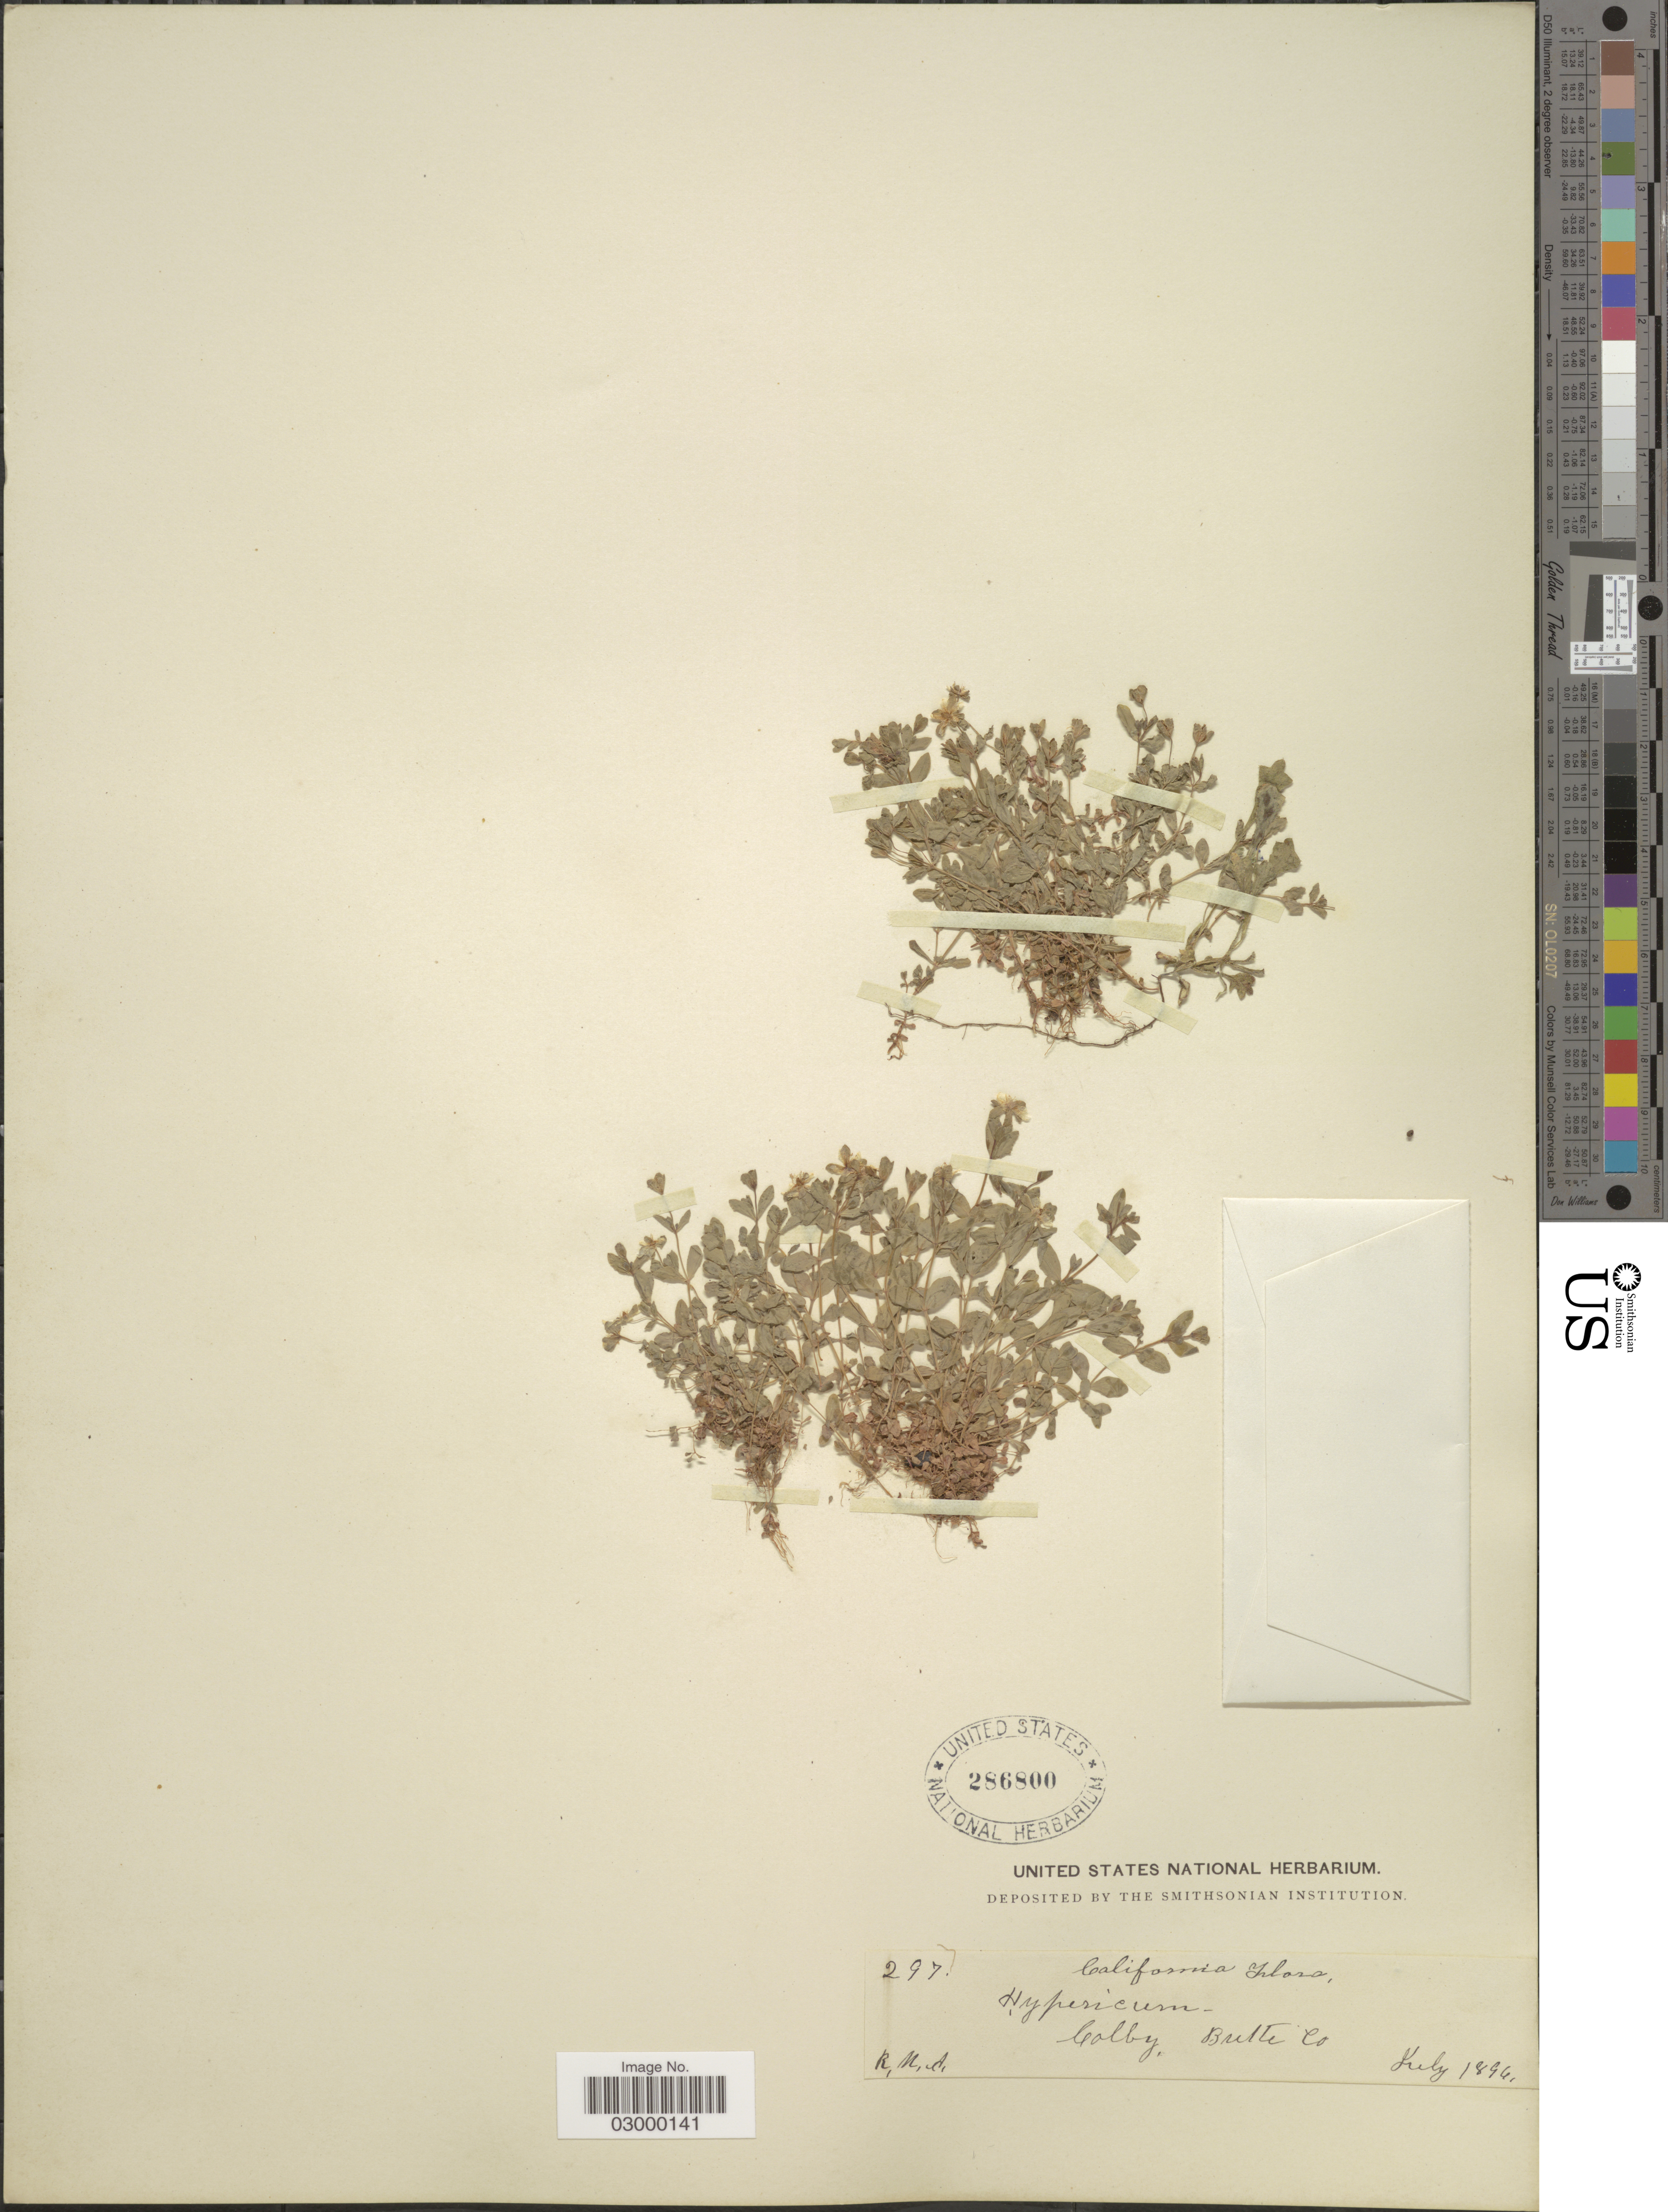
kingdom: Plantae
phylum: Tracheophyta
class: Magnoliopsida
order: Malpighiales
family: Hypericaceae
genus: Hypericum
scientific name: Hypericum anagalloides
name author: Cham. & Schltdl.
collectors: R. M. A.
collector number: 297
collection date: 1894-07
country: United States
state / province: California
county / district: Butte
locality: Colby, Butte Co.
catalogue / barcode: US 286800